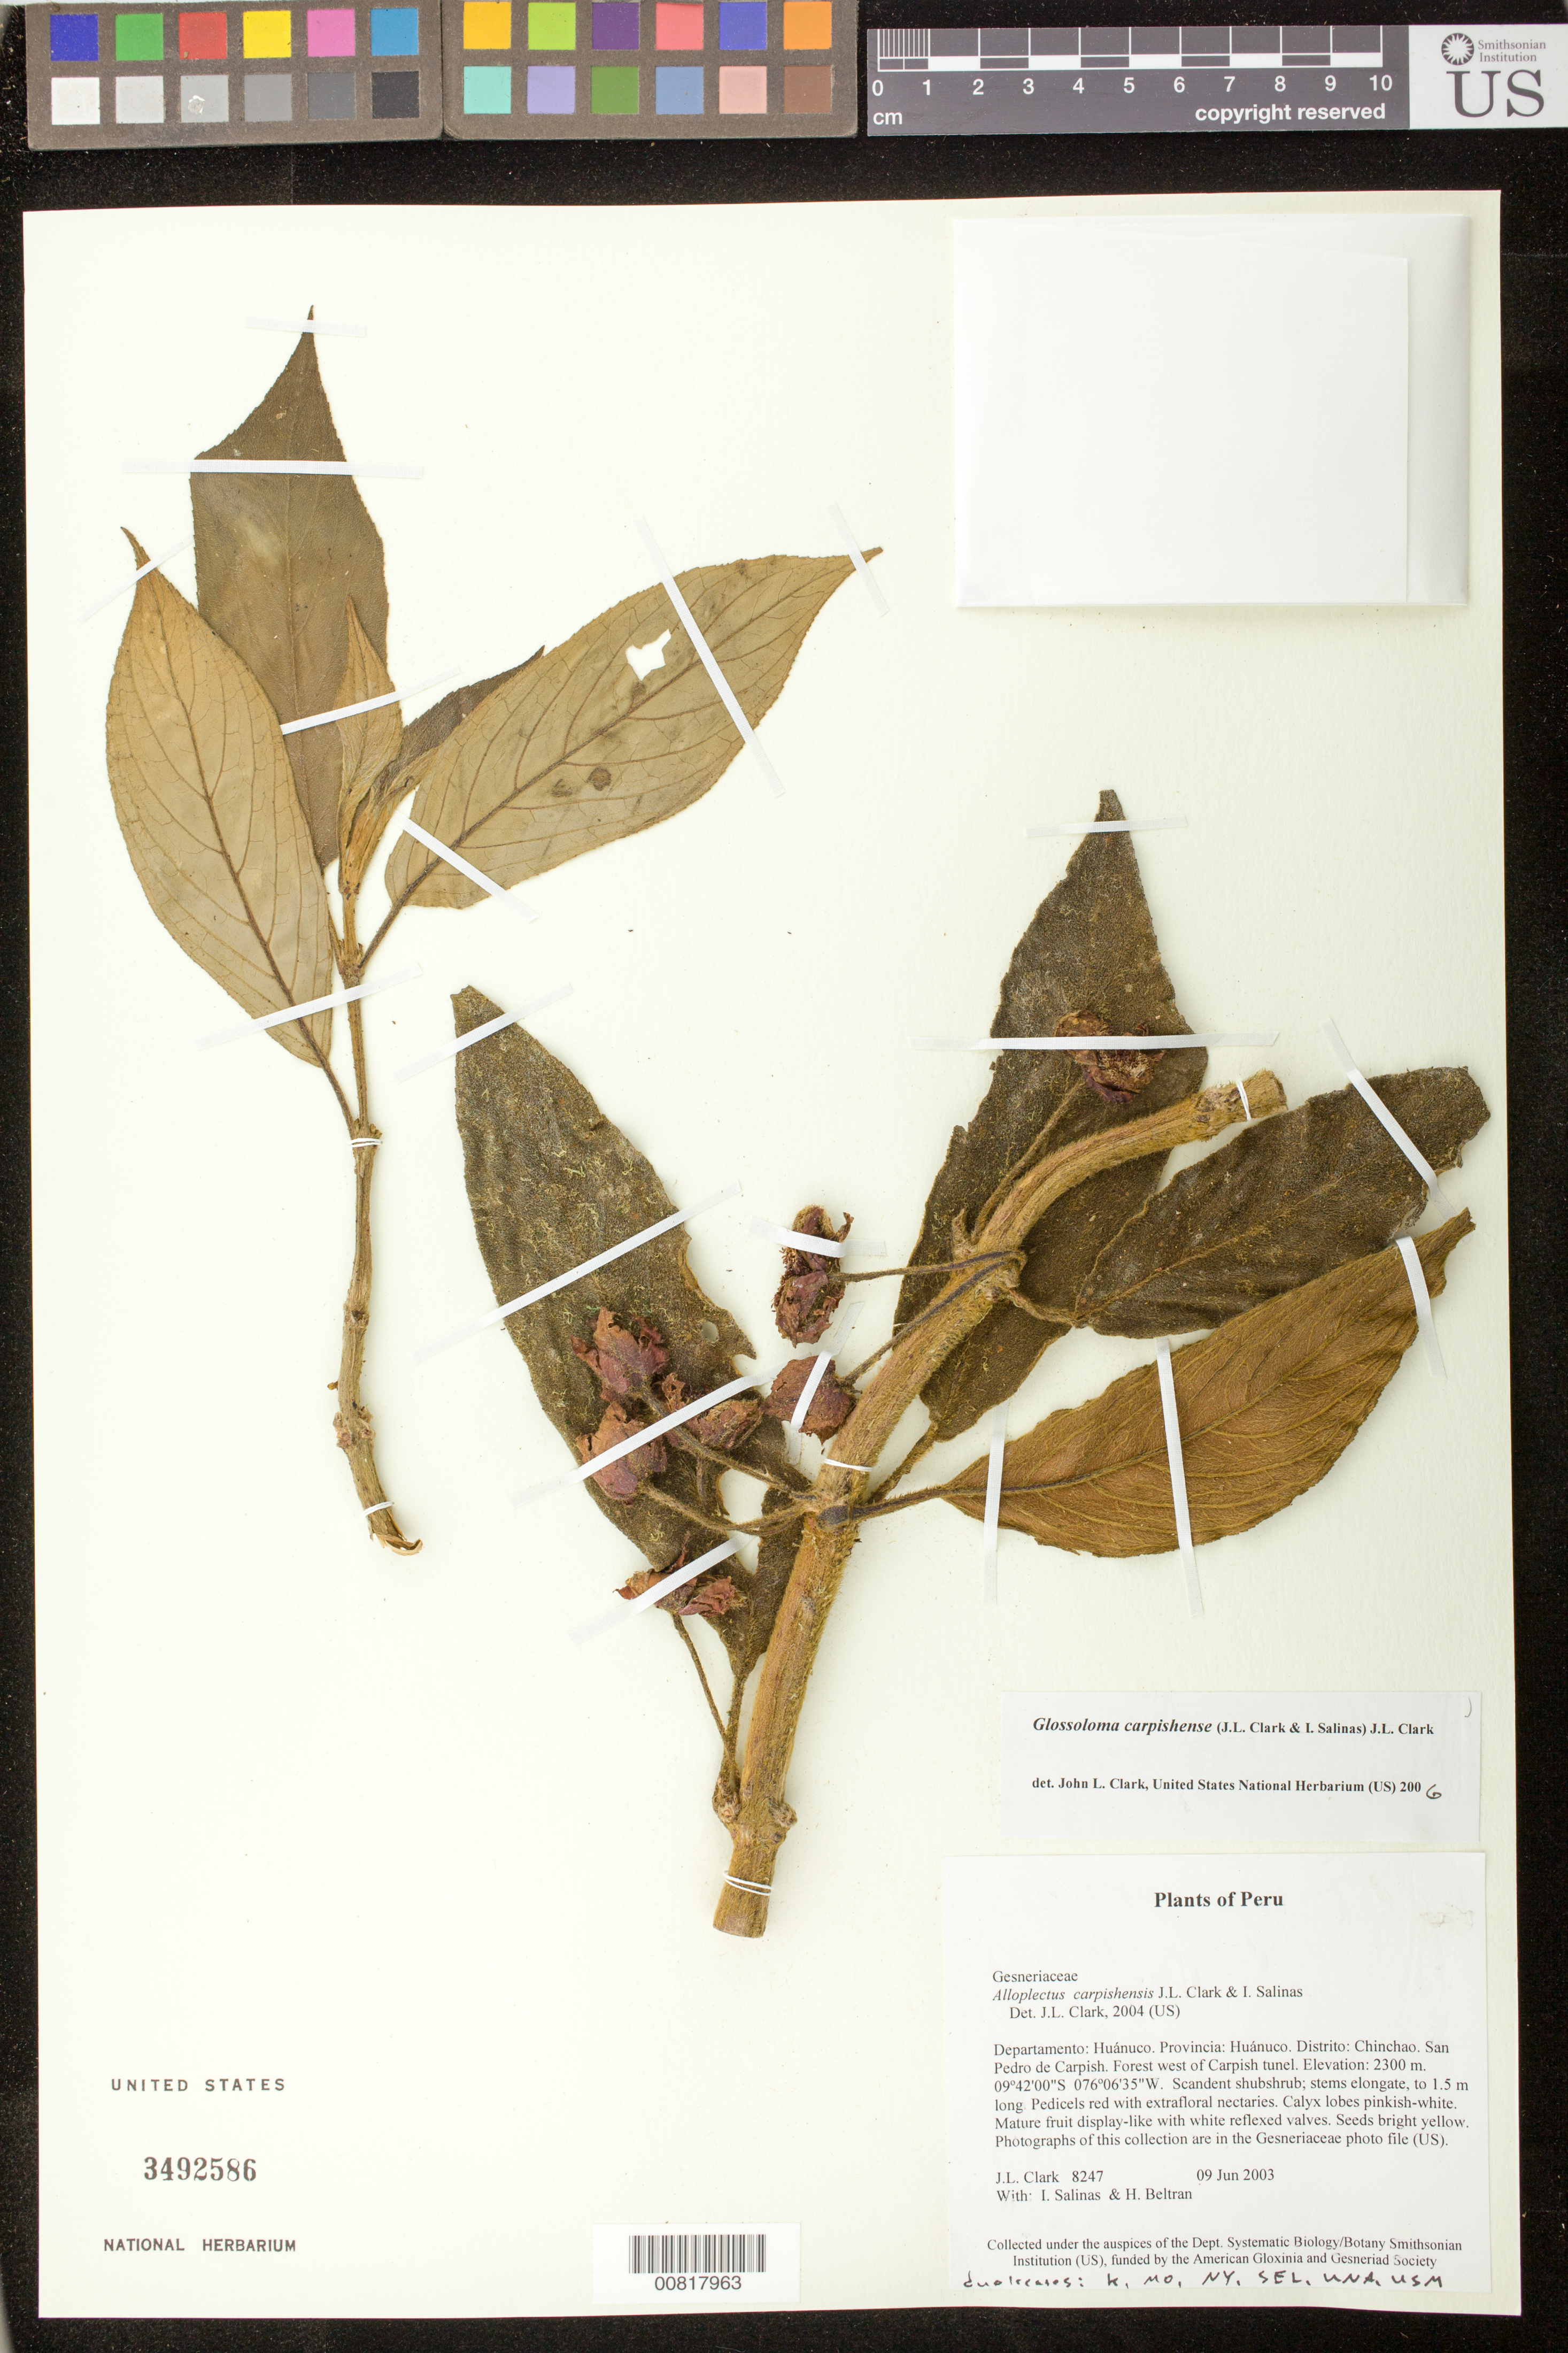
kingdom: Plantae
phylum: Tracheophyta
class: Magnoliopsida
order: Lamiales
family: Gesneriaceae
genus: Glossoloma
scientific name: Glossoloma carpishense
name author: (J.L. Clark & I. Salinas) J.L. Clark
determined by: Clark, J. L., (SEL), The Marie Selby Botanical Garden (UNITED STATES)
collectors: J. L. Clark, I. Salinas & H. Beltran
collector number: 8247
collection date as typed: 09 Jun 2003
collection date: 2003-06-09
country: Peru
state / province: Huánuco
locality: Huánuco. Distrito: Chinchao. San Pedro de Carpish. Forest west of Carpish tunel.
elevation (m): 2300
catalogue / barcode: US 3492586